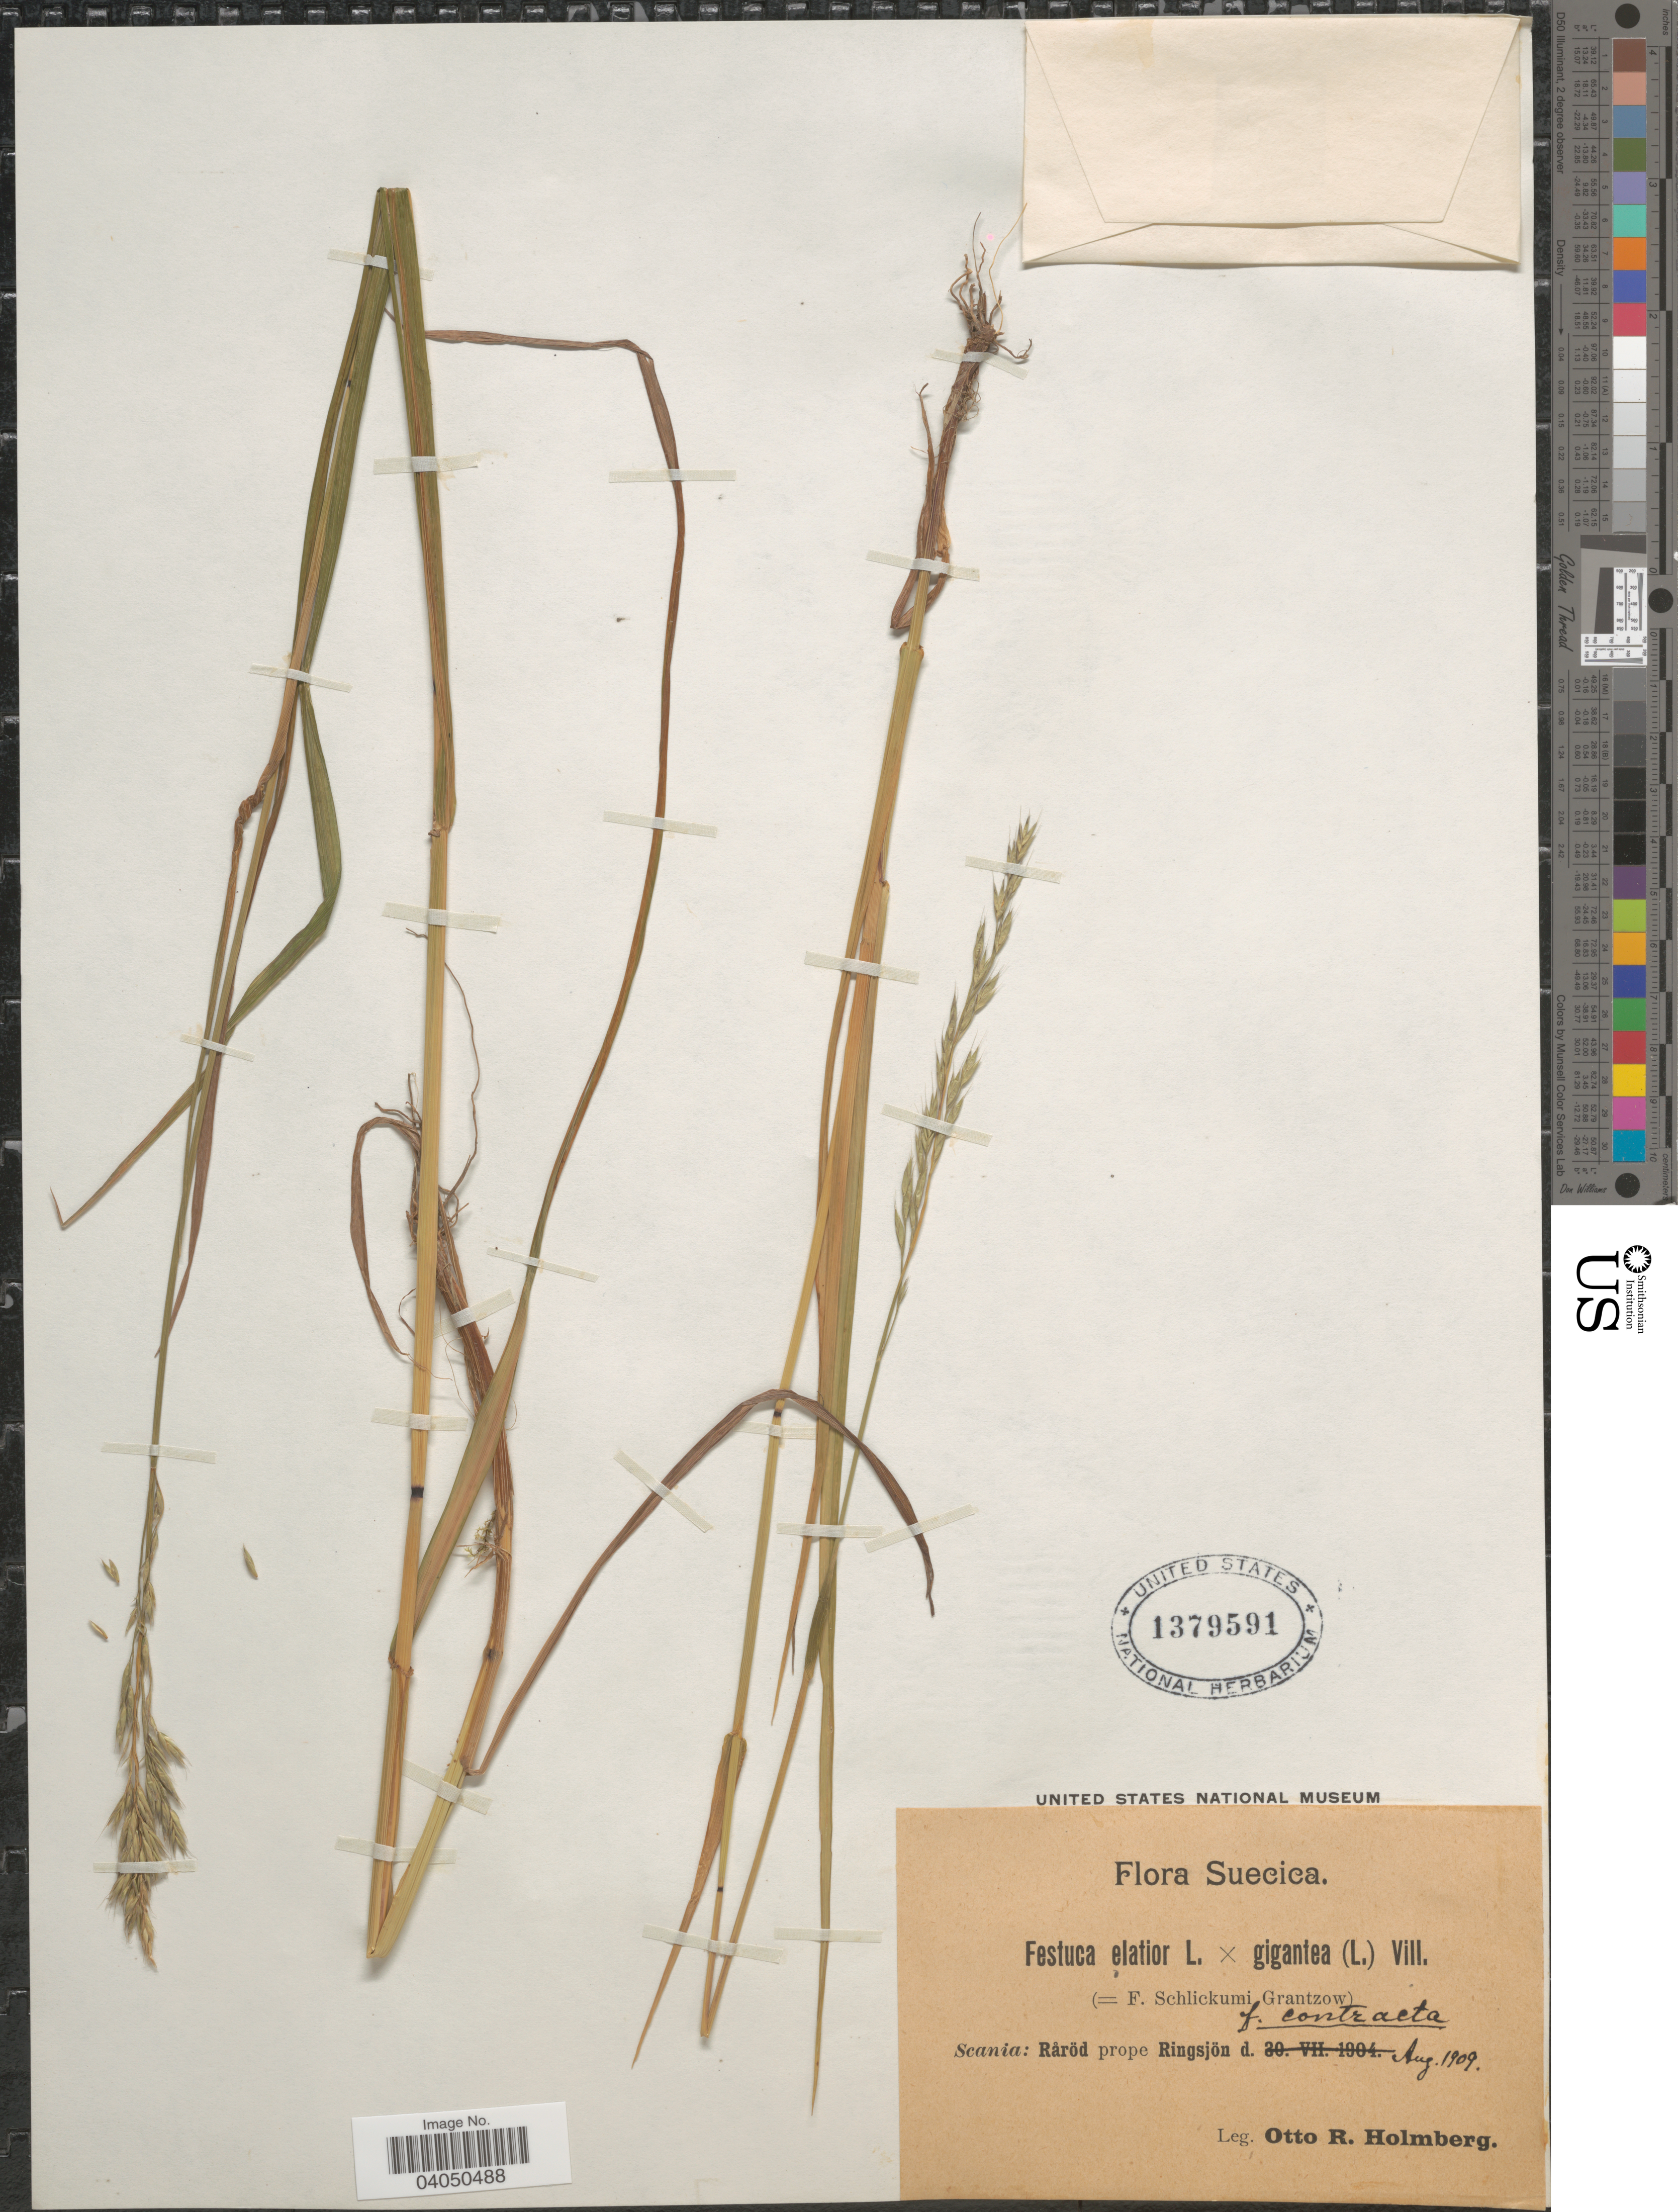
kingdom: Plantae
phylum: Tracheophyta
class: Liliopsida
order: Poales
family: Poaceae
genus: Festuca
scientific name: Festuca sp.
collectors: O. Holmberg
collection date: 1908-08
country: Sweden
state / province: Skåne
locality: Suecica. Scania: Råröd prope Ringsjön.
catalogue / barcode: US 1379591